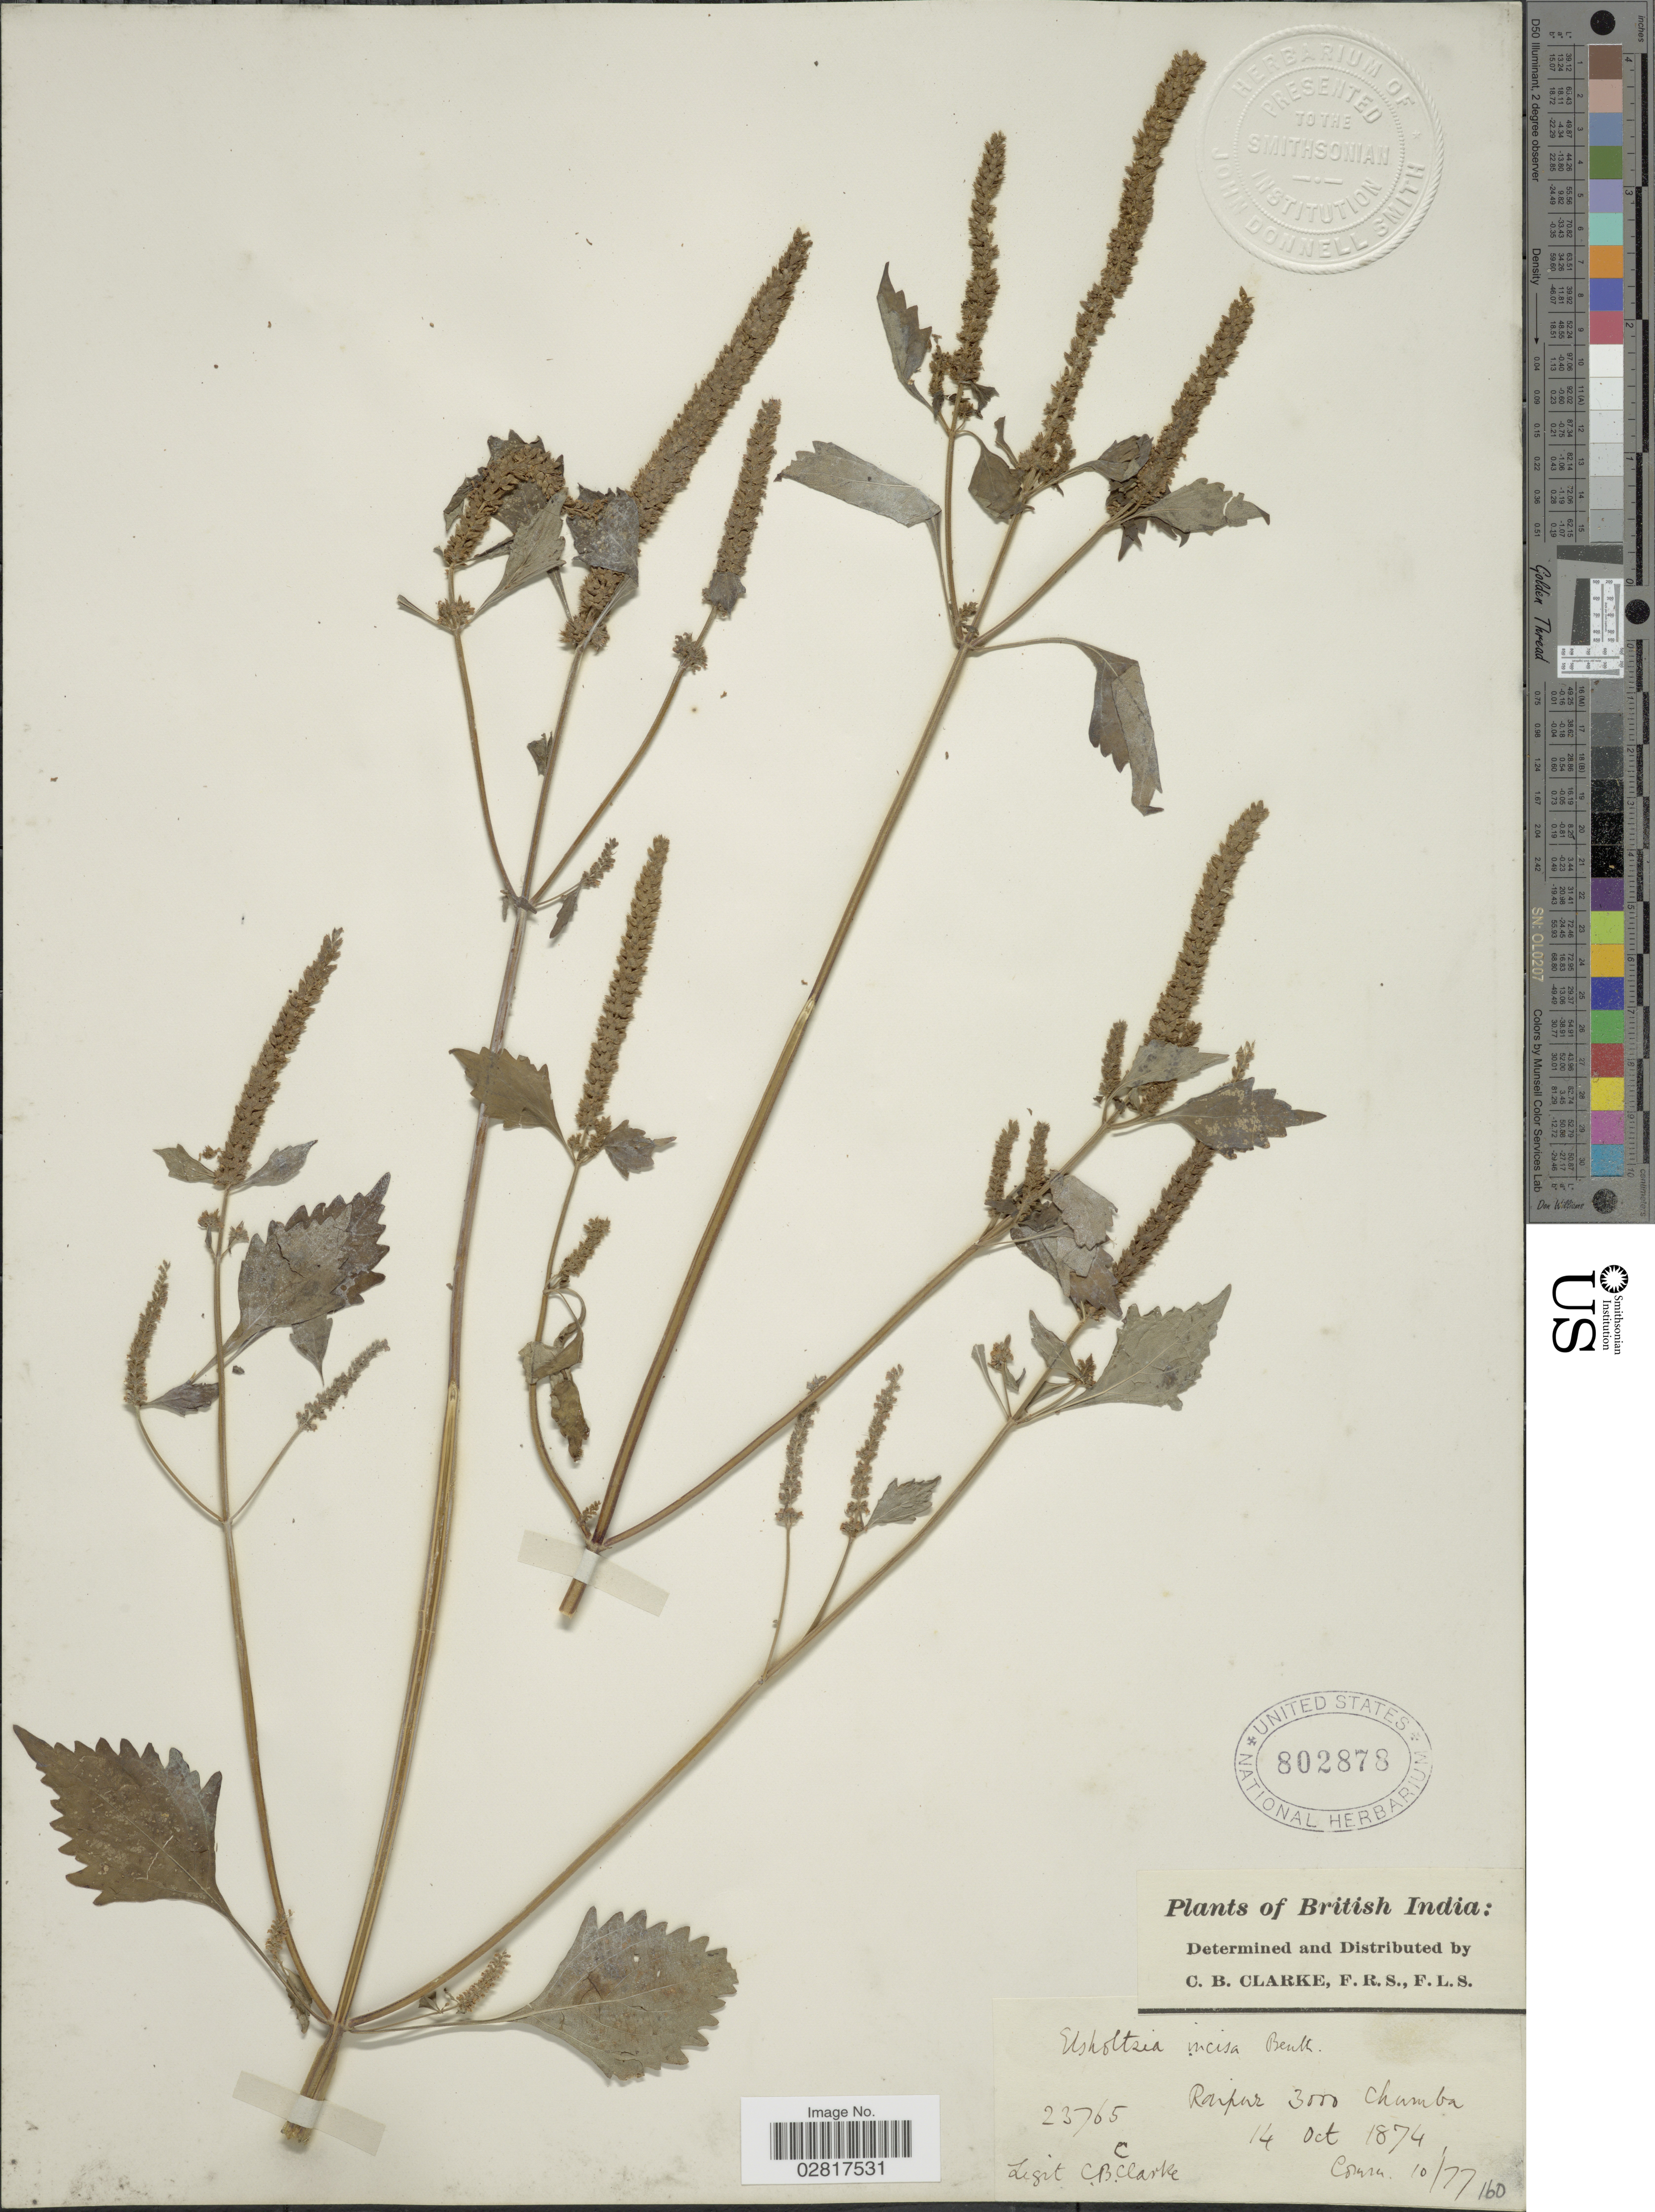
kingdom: Plantae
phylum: Tracheophyta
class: Magnoliopsida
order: Lamiales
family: Lamiaceae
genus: Elsholtzia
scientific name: Elsholtzia incisa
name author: Benth.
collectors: C. B. Clarke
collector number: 23765C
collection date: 1874-10-14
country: India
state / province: Jharkhand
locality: British India, Raipur, Chumba.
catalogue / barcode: US 802878